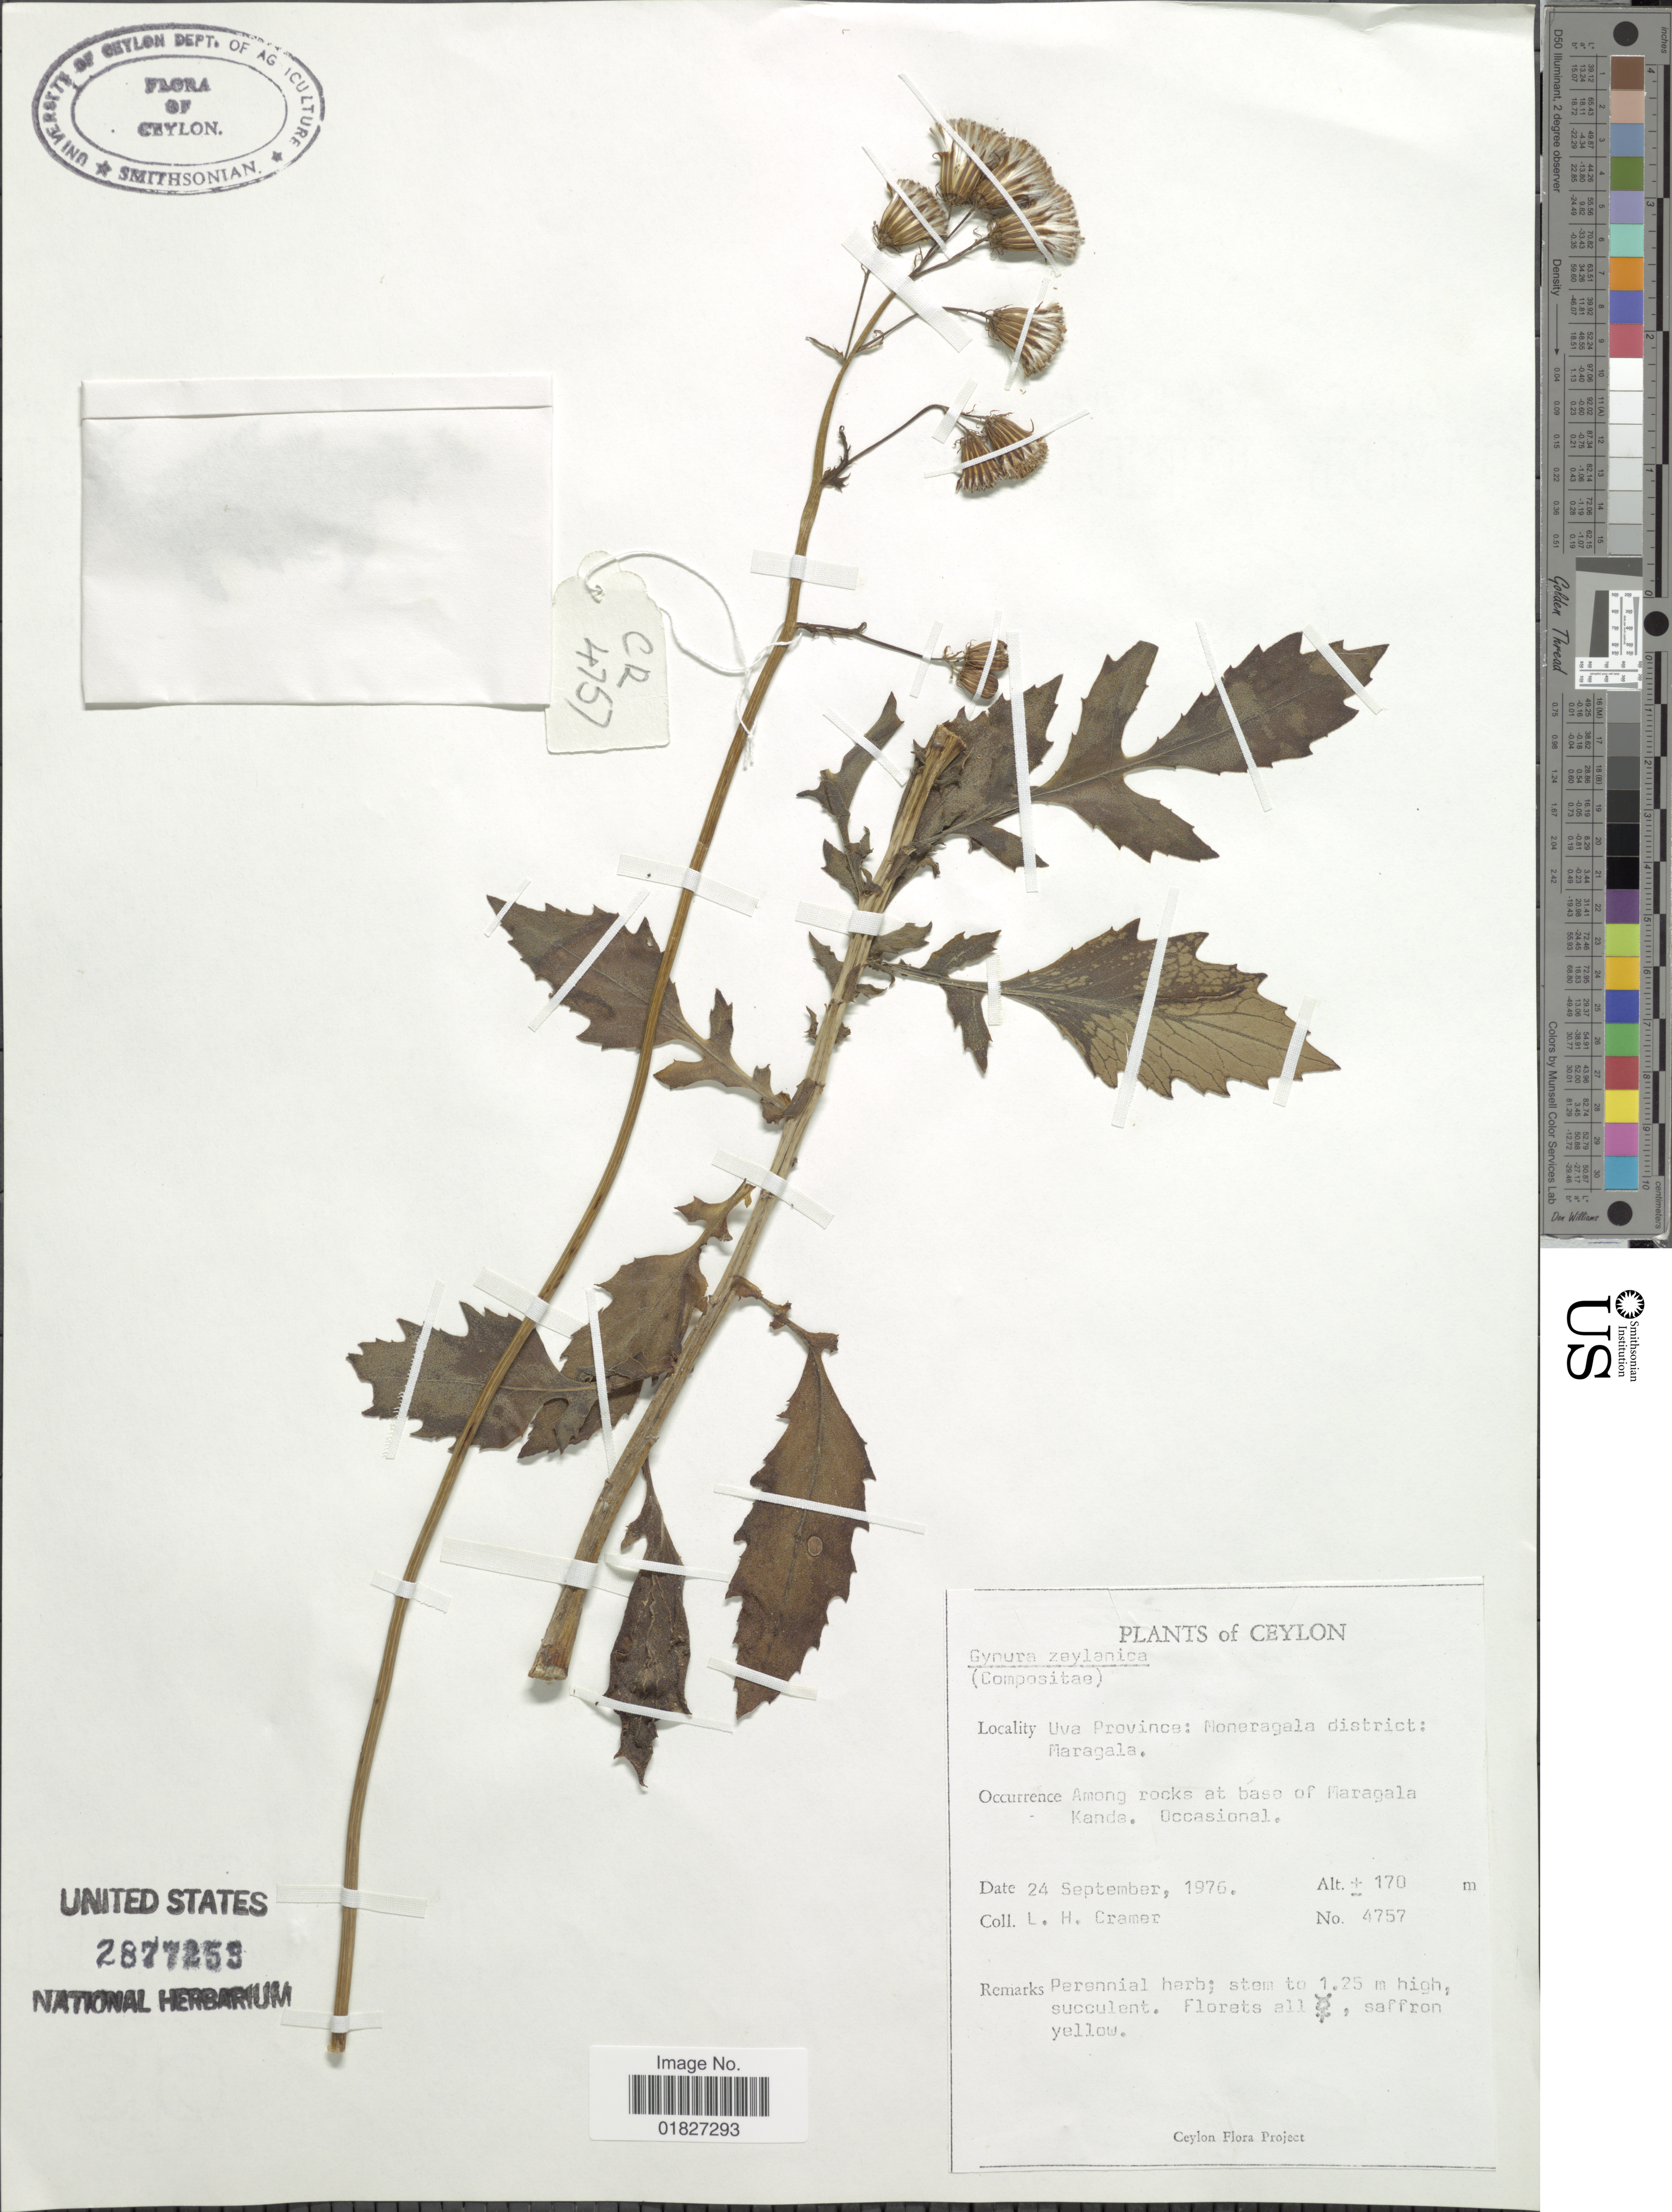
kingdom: Plantae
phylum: Tracheophyta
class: Magnoliopsida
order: Asterales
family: Asteraceae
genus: Gynura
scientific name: Gynura zeylanica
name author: Trim.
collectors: L. H. Cramer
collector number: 4757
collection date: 1976-09-24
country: Sri Lanka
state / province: Uva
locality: Ceylon, Noneragala District, Maragala, base of Maragala Kanda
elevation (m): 170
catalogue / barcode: US 2877253